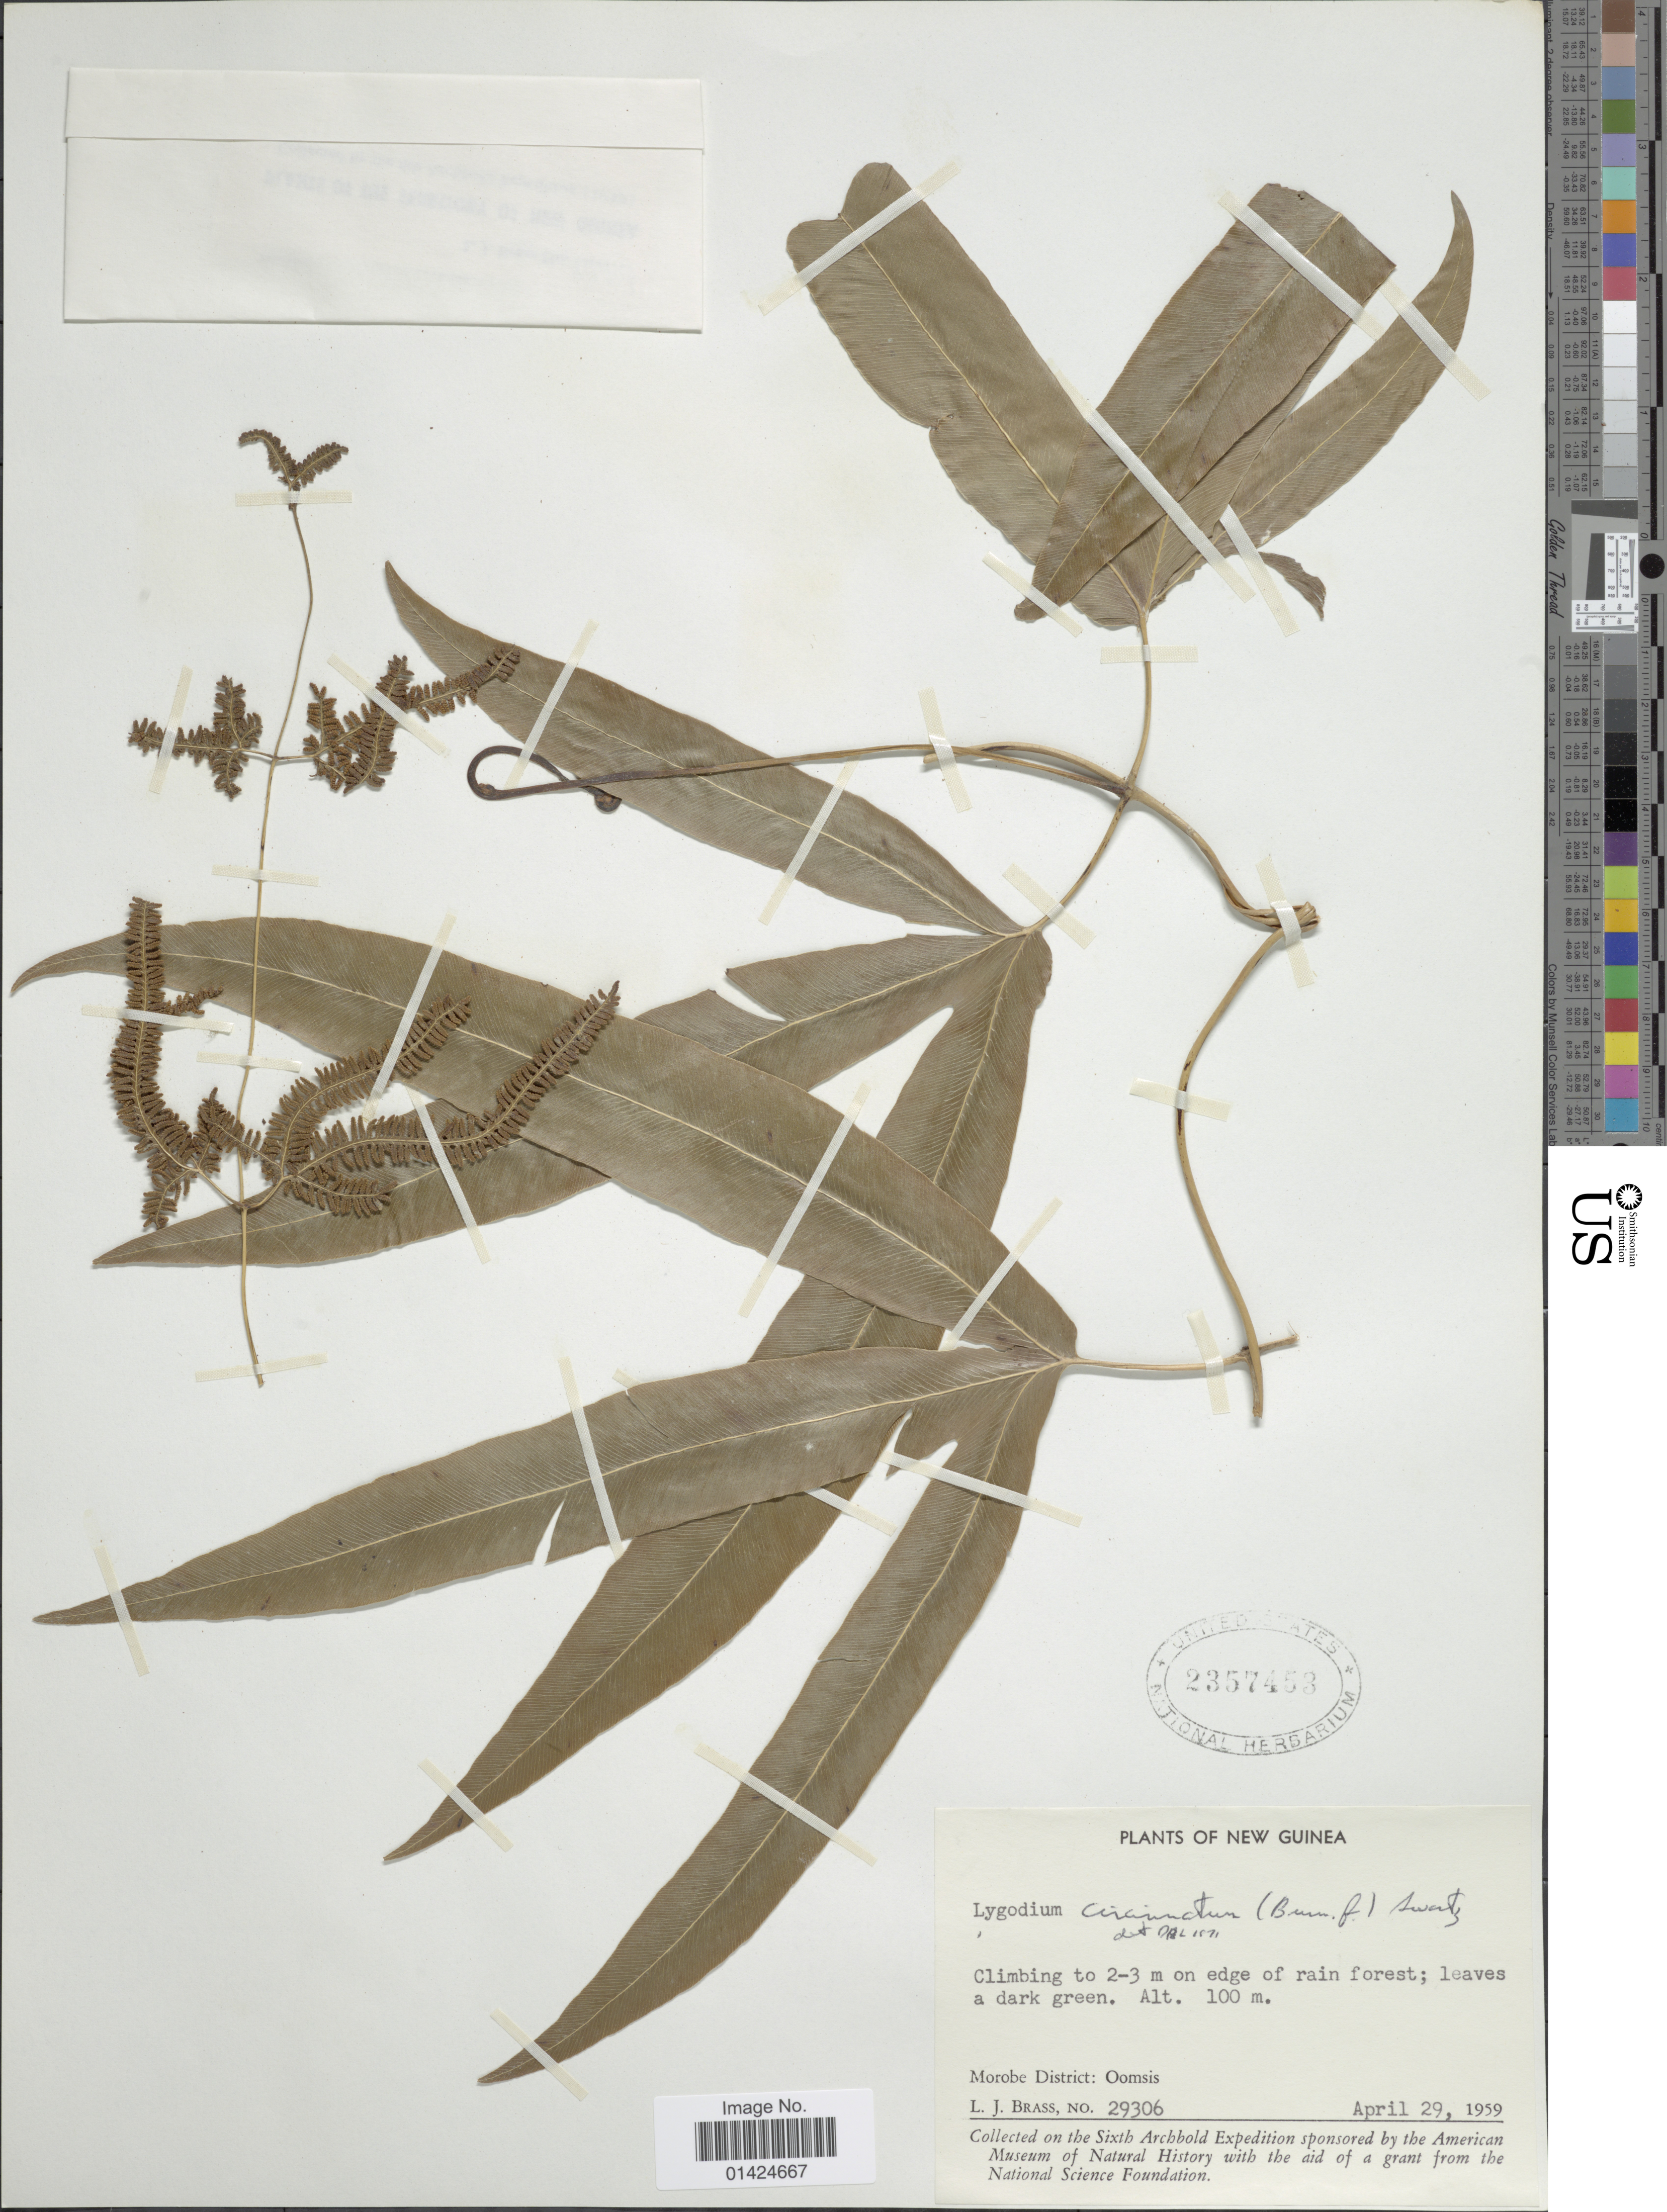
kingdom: Plantae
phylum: Tracheophyta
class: Polypodiopsida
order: Schizaeales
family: Lygodiaceae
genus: Lygodium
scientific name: Lygodium circinnatum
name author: (Burm. f.) Sw.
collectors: L. J. Brass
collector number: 29306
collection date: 1959-04-29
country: Papua New Guinea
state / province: Morobe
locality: New Guinea. Oomsis.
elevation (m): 100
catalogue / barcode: US 2357453